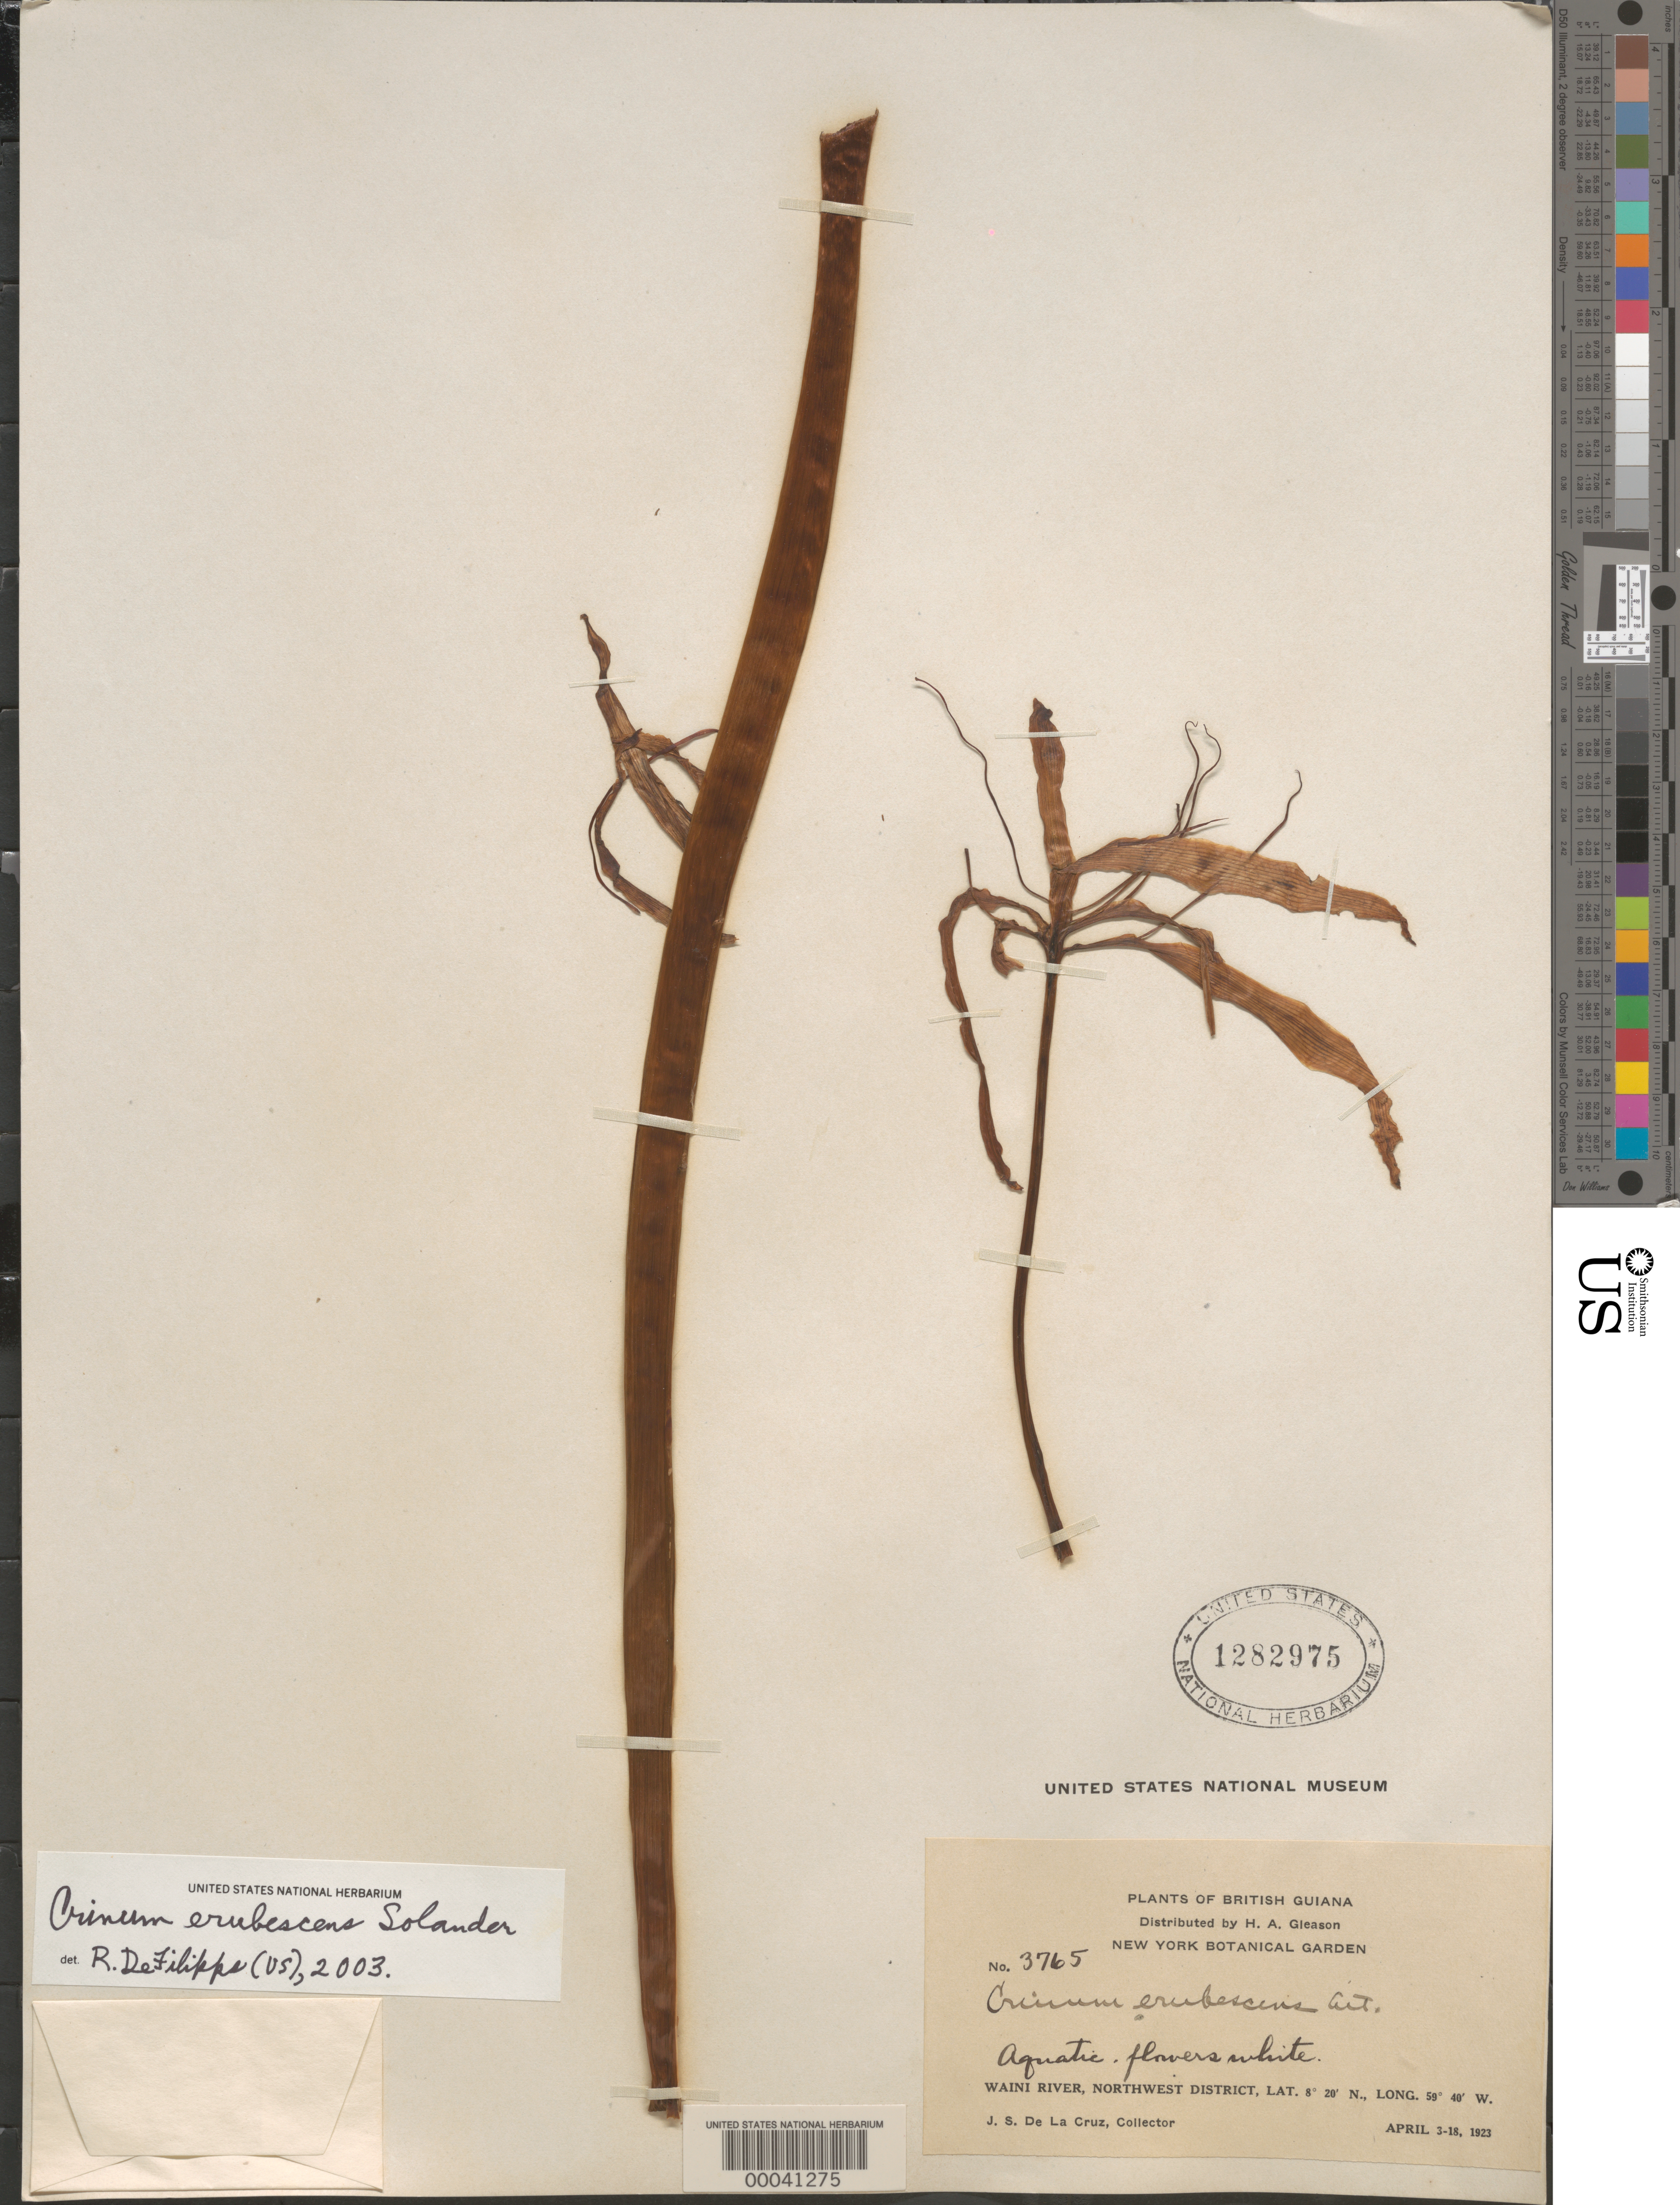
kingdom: Plantae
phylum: Tracheophyta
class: Liliopsida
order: Asparagales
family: Amaryllidaceae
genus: Crinum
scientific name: Crinum erubescens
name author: Aiton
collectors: J. S. de la Cruz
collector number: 3765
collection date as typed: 03 Apr 1923 to 18 Apr 1923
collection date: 1923-04-03/1923-04-18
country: Guyana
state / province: Barima-Waini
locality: Waini river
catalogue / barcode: US 1282975